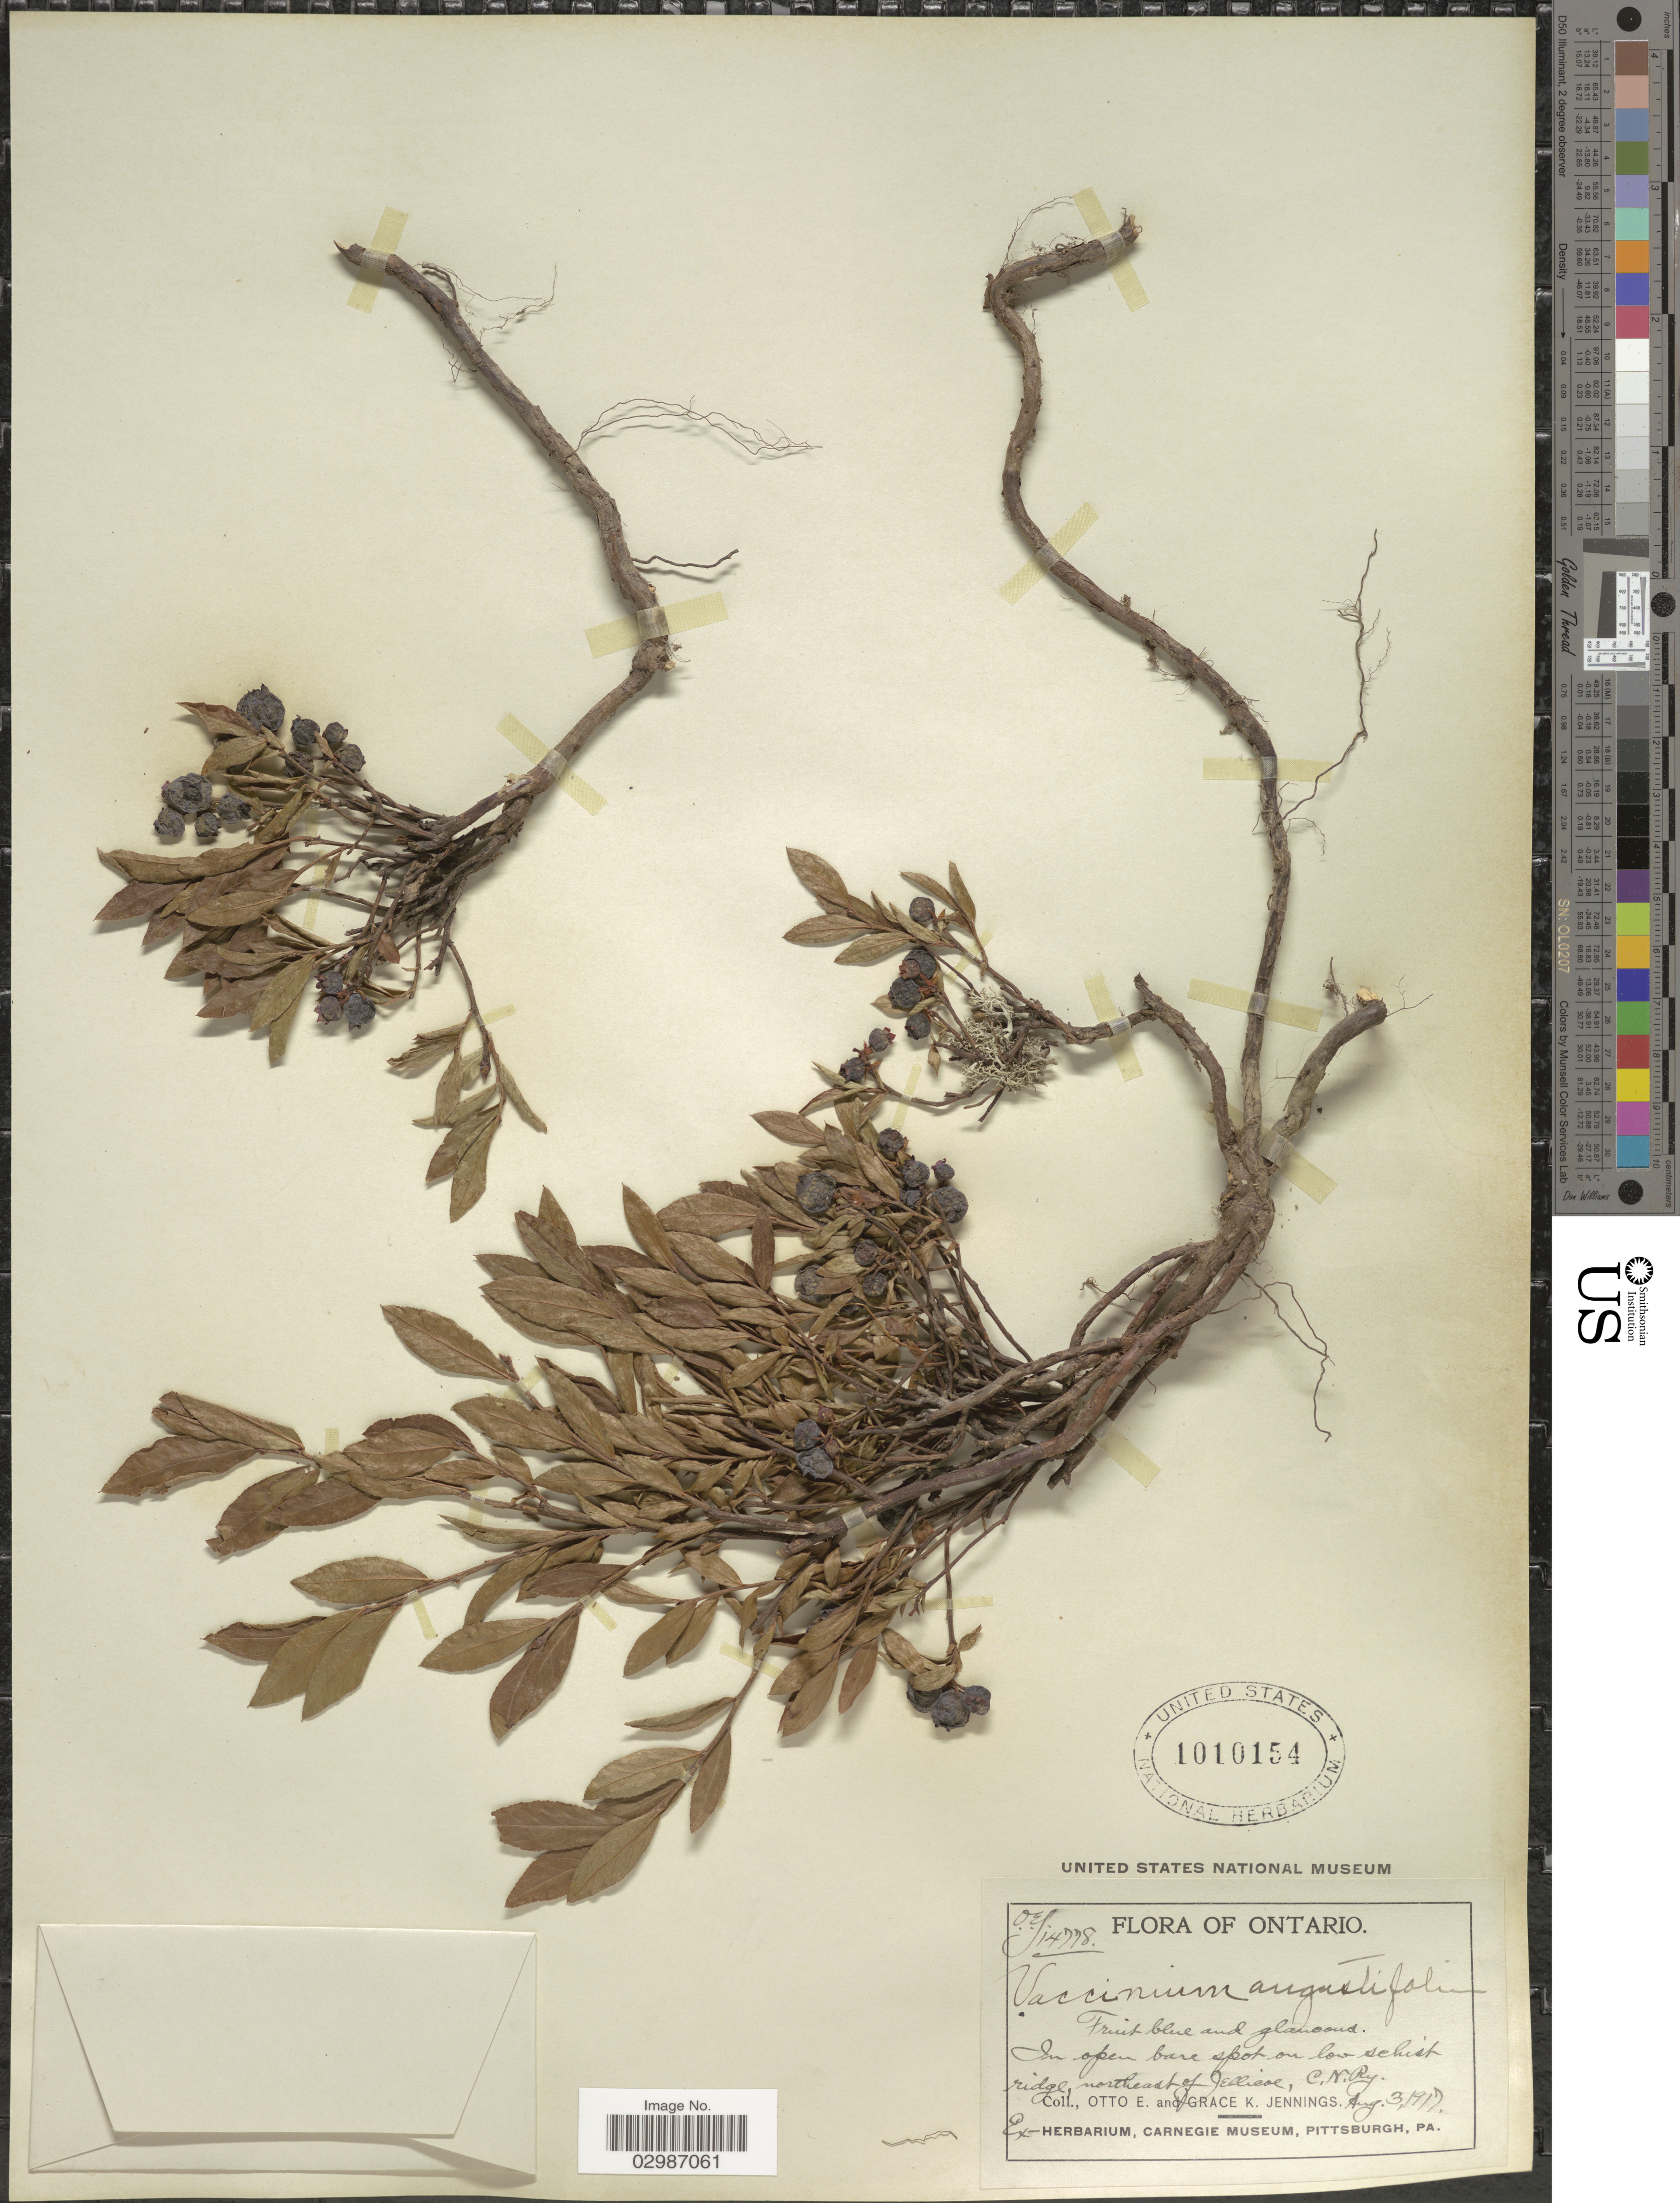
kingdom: Plantae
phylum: Tracheophyta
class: Magnoliopsida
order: Ericales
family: Ericaceae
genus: Vaccinium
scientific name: Vaccinium angustifolium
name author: Aiton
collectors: O. E. Jennings & G. K. Jennings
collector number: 14778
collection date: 1917-08-03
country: Canada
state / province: Ontario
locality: In open bare spot on low schist ridge, northeast of Jellicoe, C.N. Ry.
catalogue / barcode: US 1010154